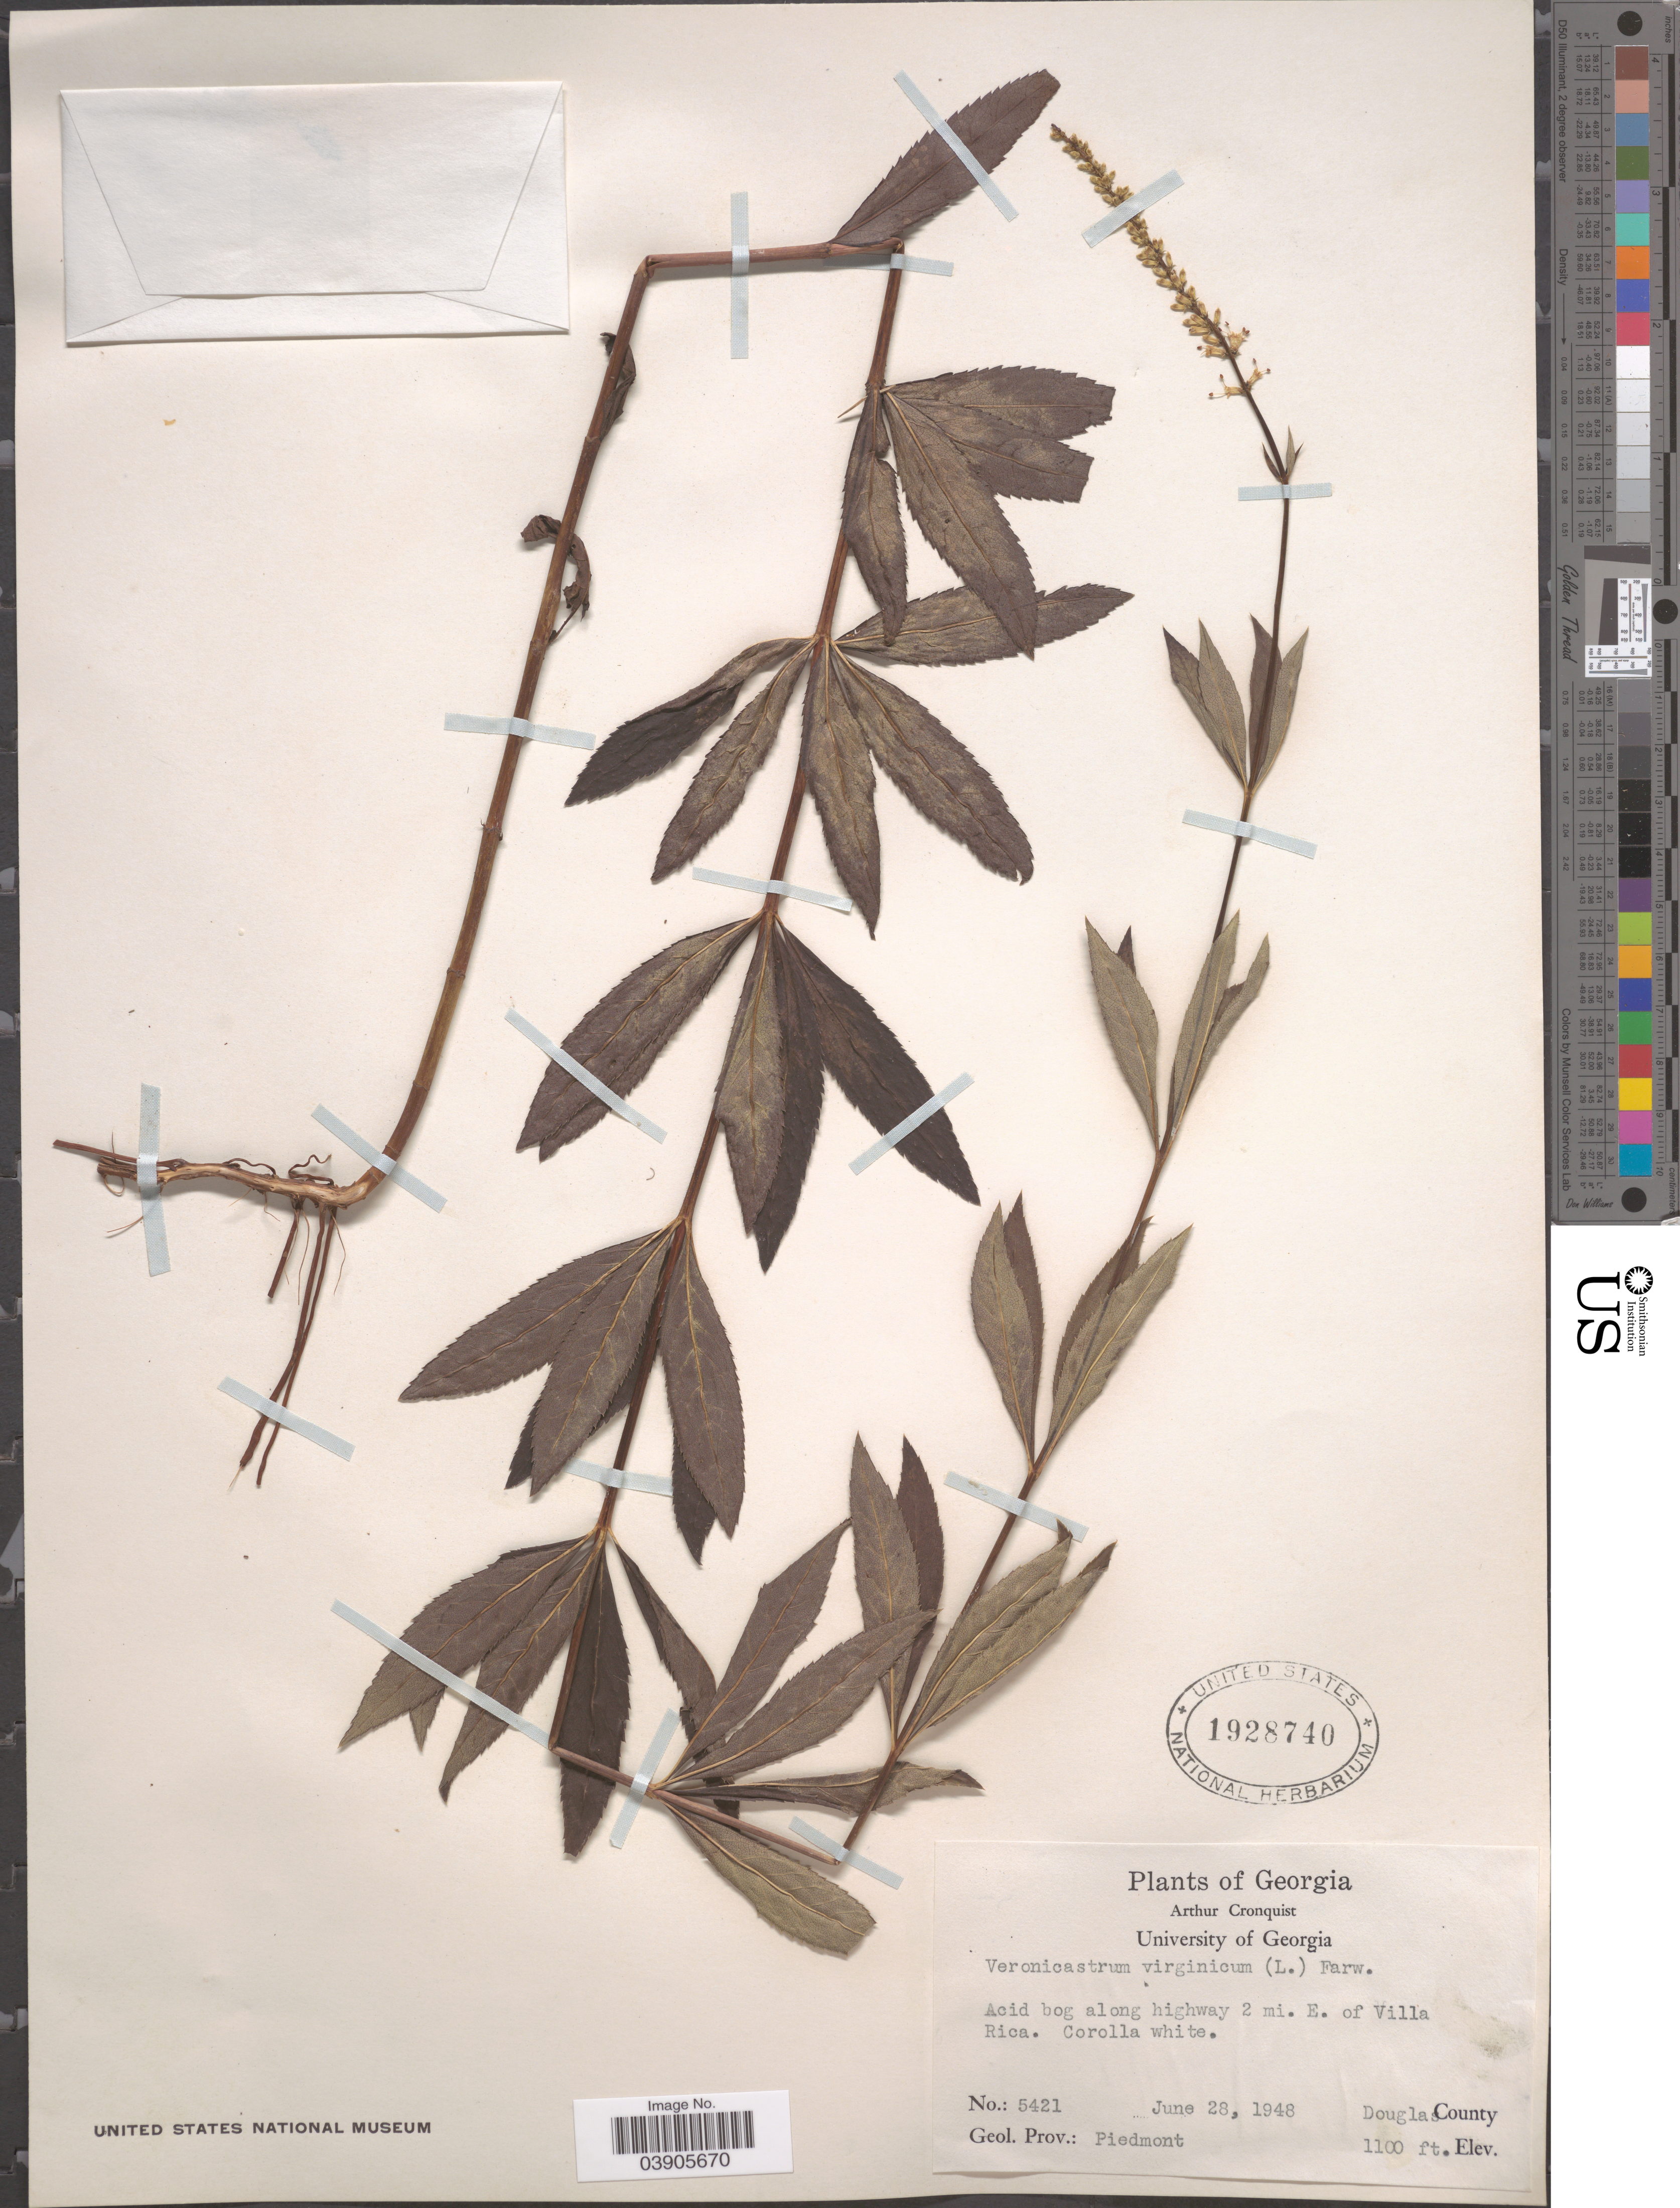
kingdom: Plantae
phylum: Tracheophyta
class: Magnoliopsida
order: Lamiales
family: Plantaginaceae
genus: Veronicastrum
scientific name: Veronicastrum virginicum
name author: (L.) Farw.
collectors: A. J. Cronquist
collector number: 5421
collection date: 1948-06-28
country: United States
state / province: Georgia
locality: Acid bog along highway 2 mi. E. of Villa Rica. Douglas County. Geol. Prov.: Piedmont.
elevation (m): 335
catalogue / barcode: US 1928740